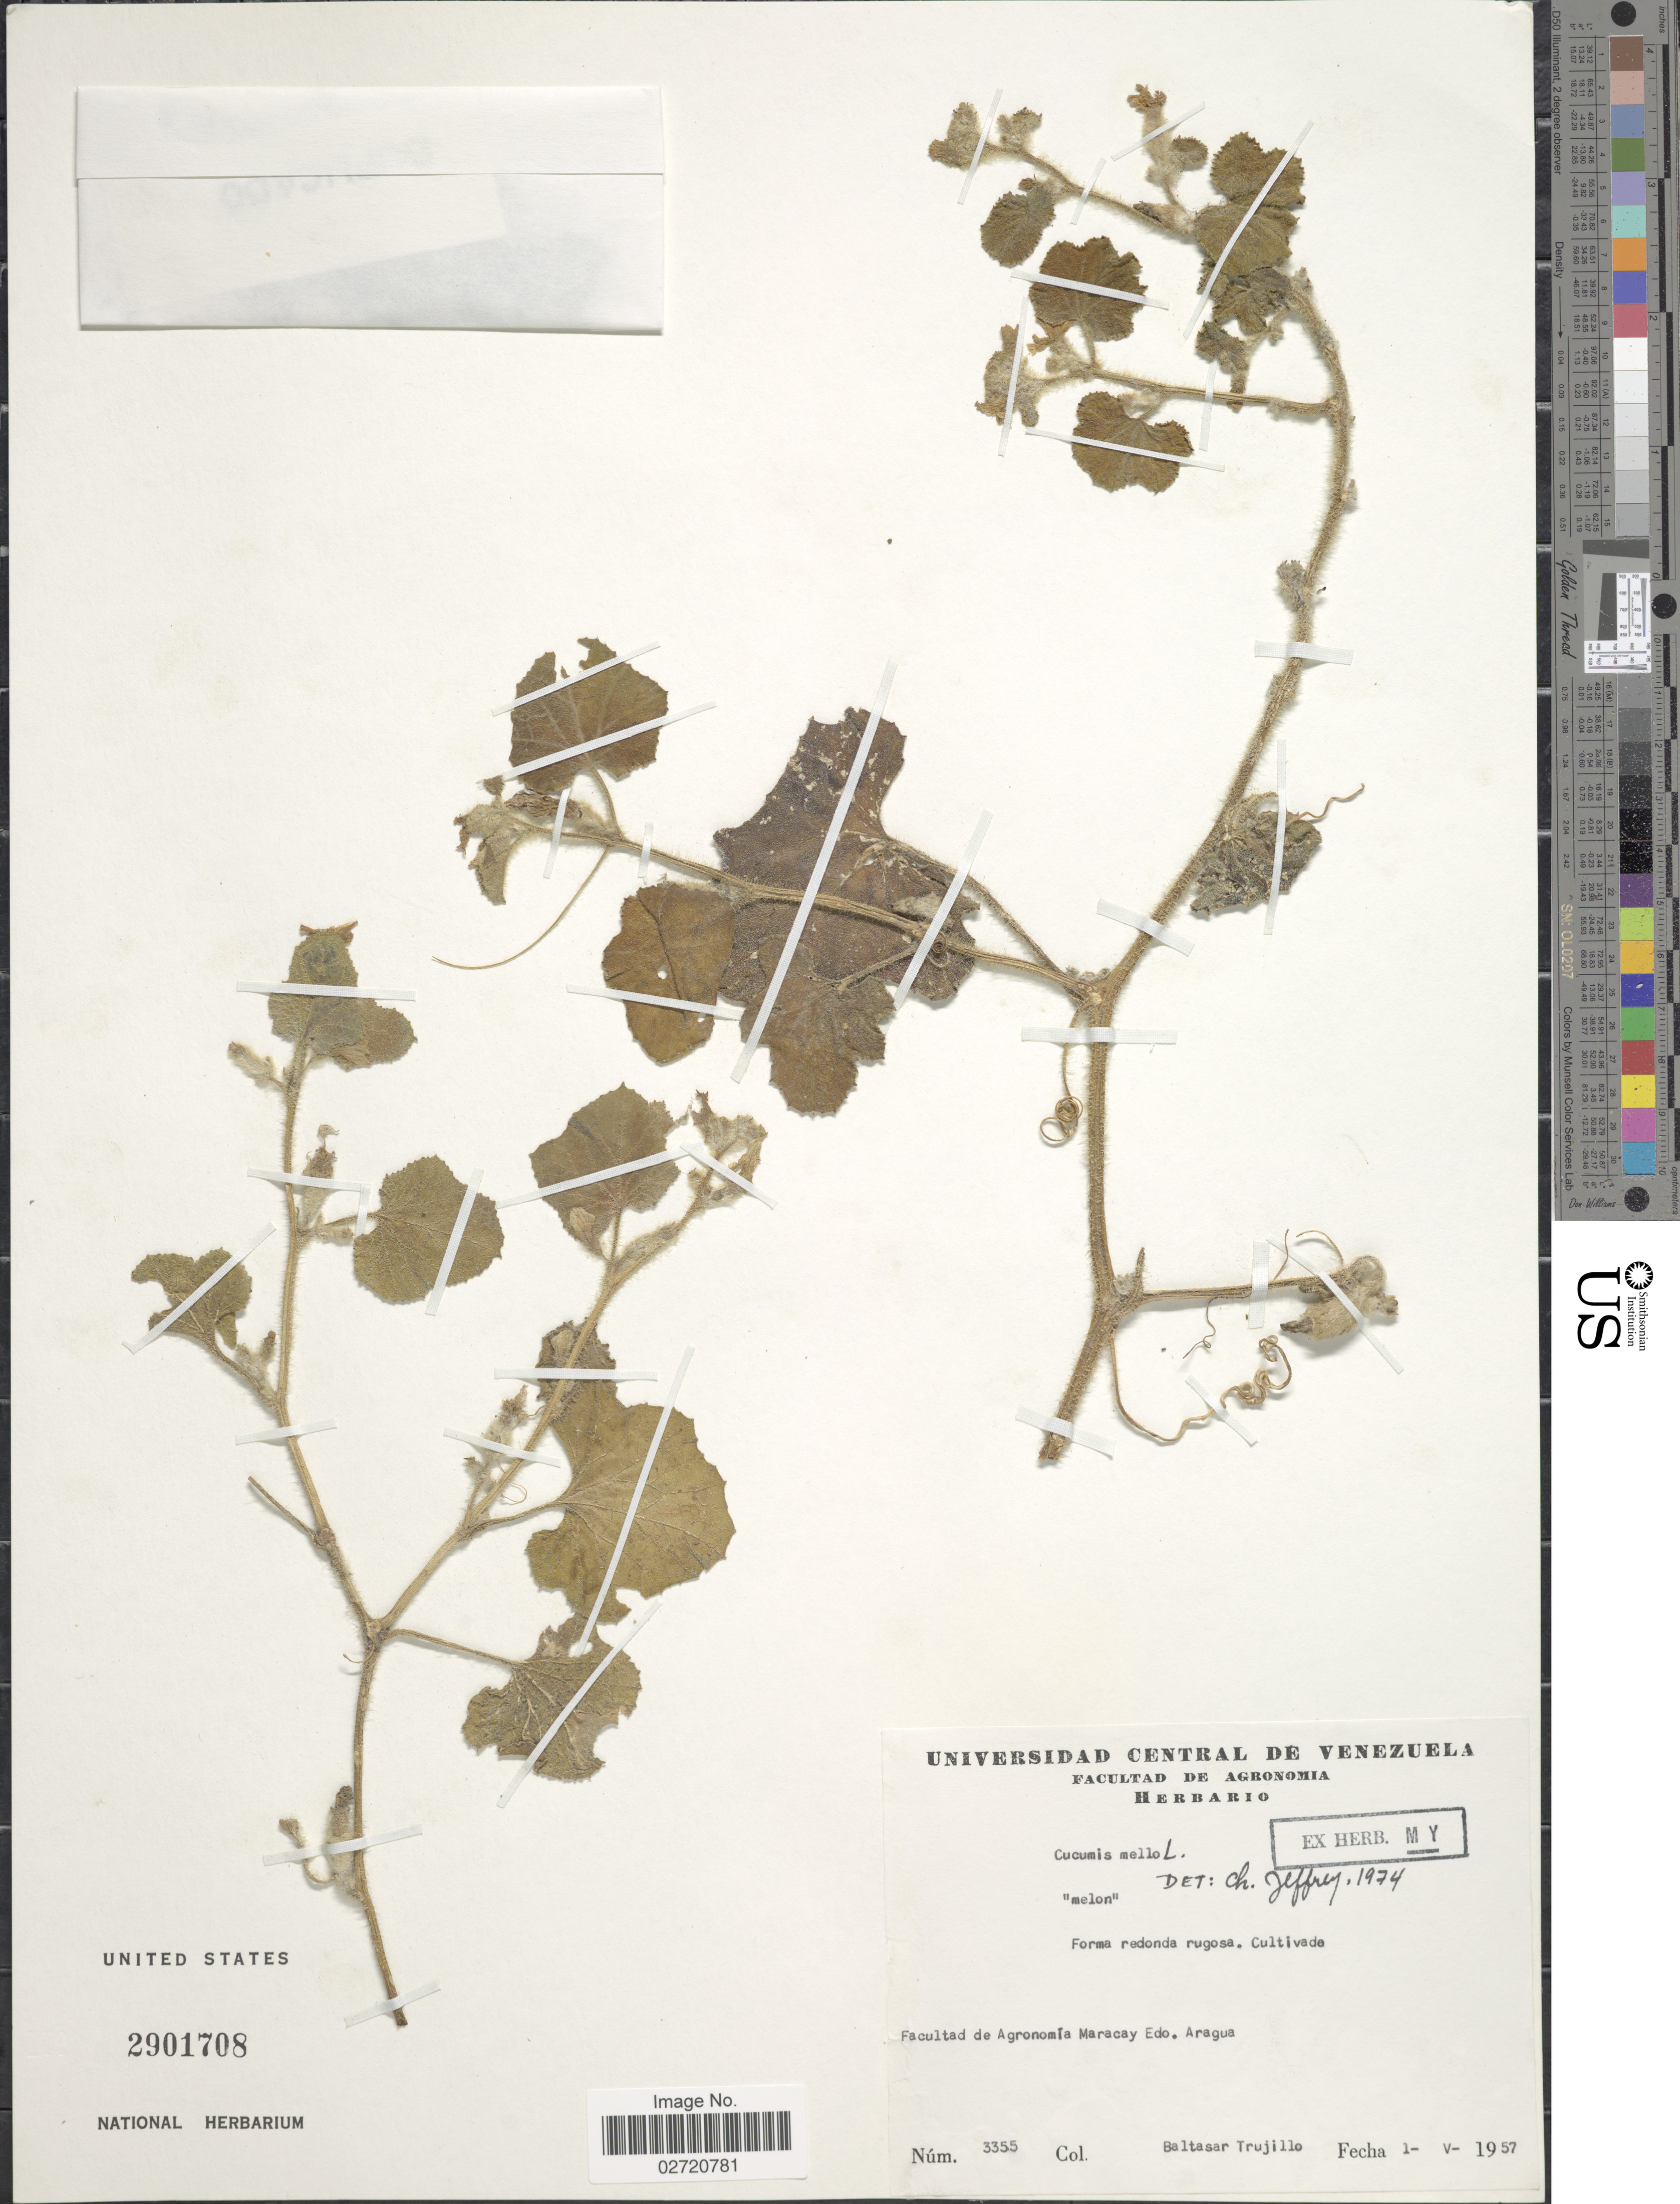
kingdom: Plantae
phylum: Tracheophyta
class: Magnoliopsida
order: Cucurbitales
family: Cucurbitaceae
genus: Cucumis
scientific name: Cucumis melo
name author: L.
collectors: B. Trujillo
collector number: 3355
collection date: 1957-05-01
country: Venezuela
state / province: Aragua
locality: Facultad de Agronomia Maracay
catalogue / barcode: US 2901708